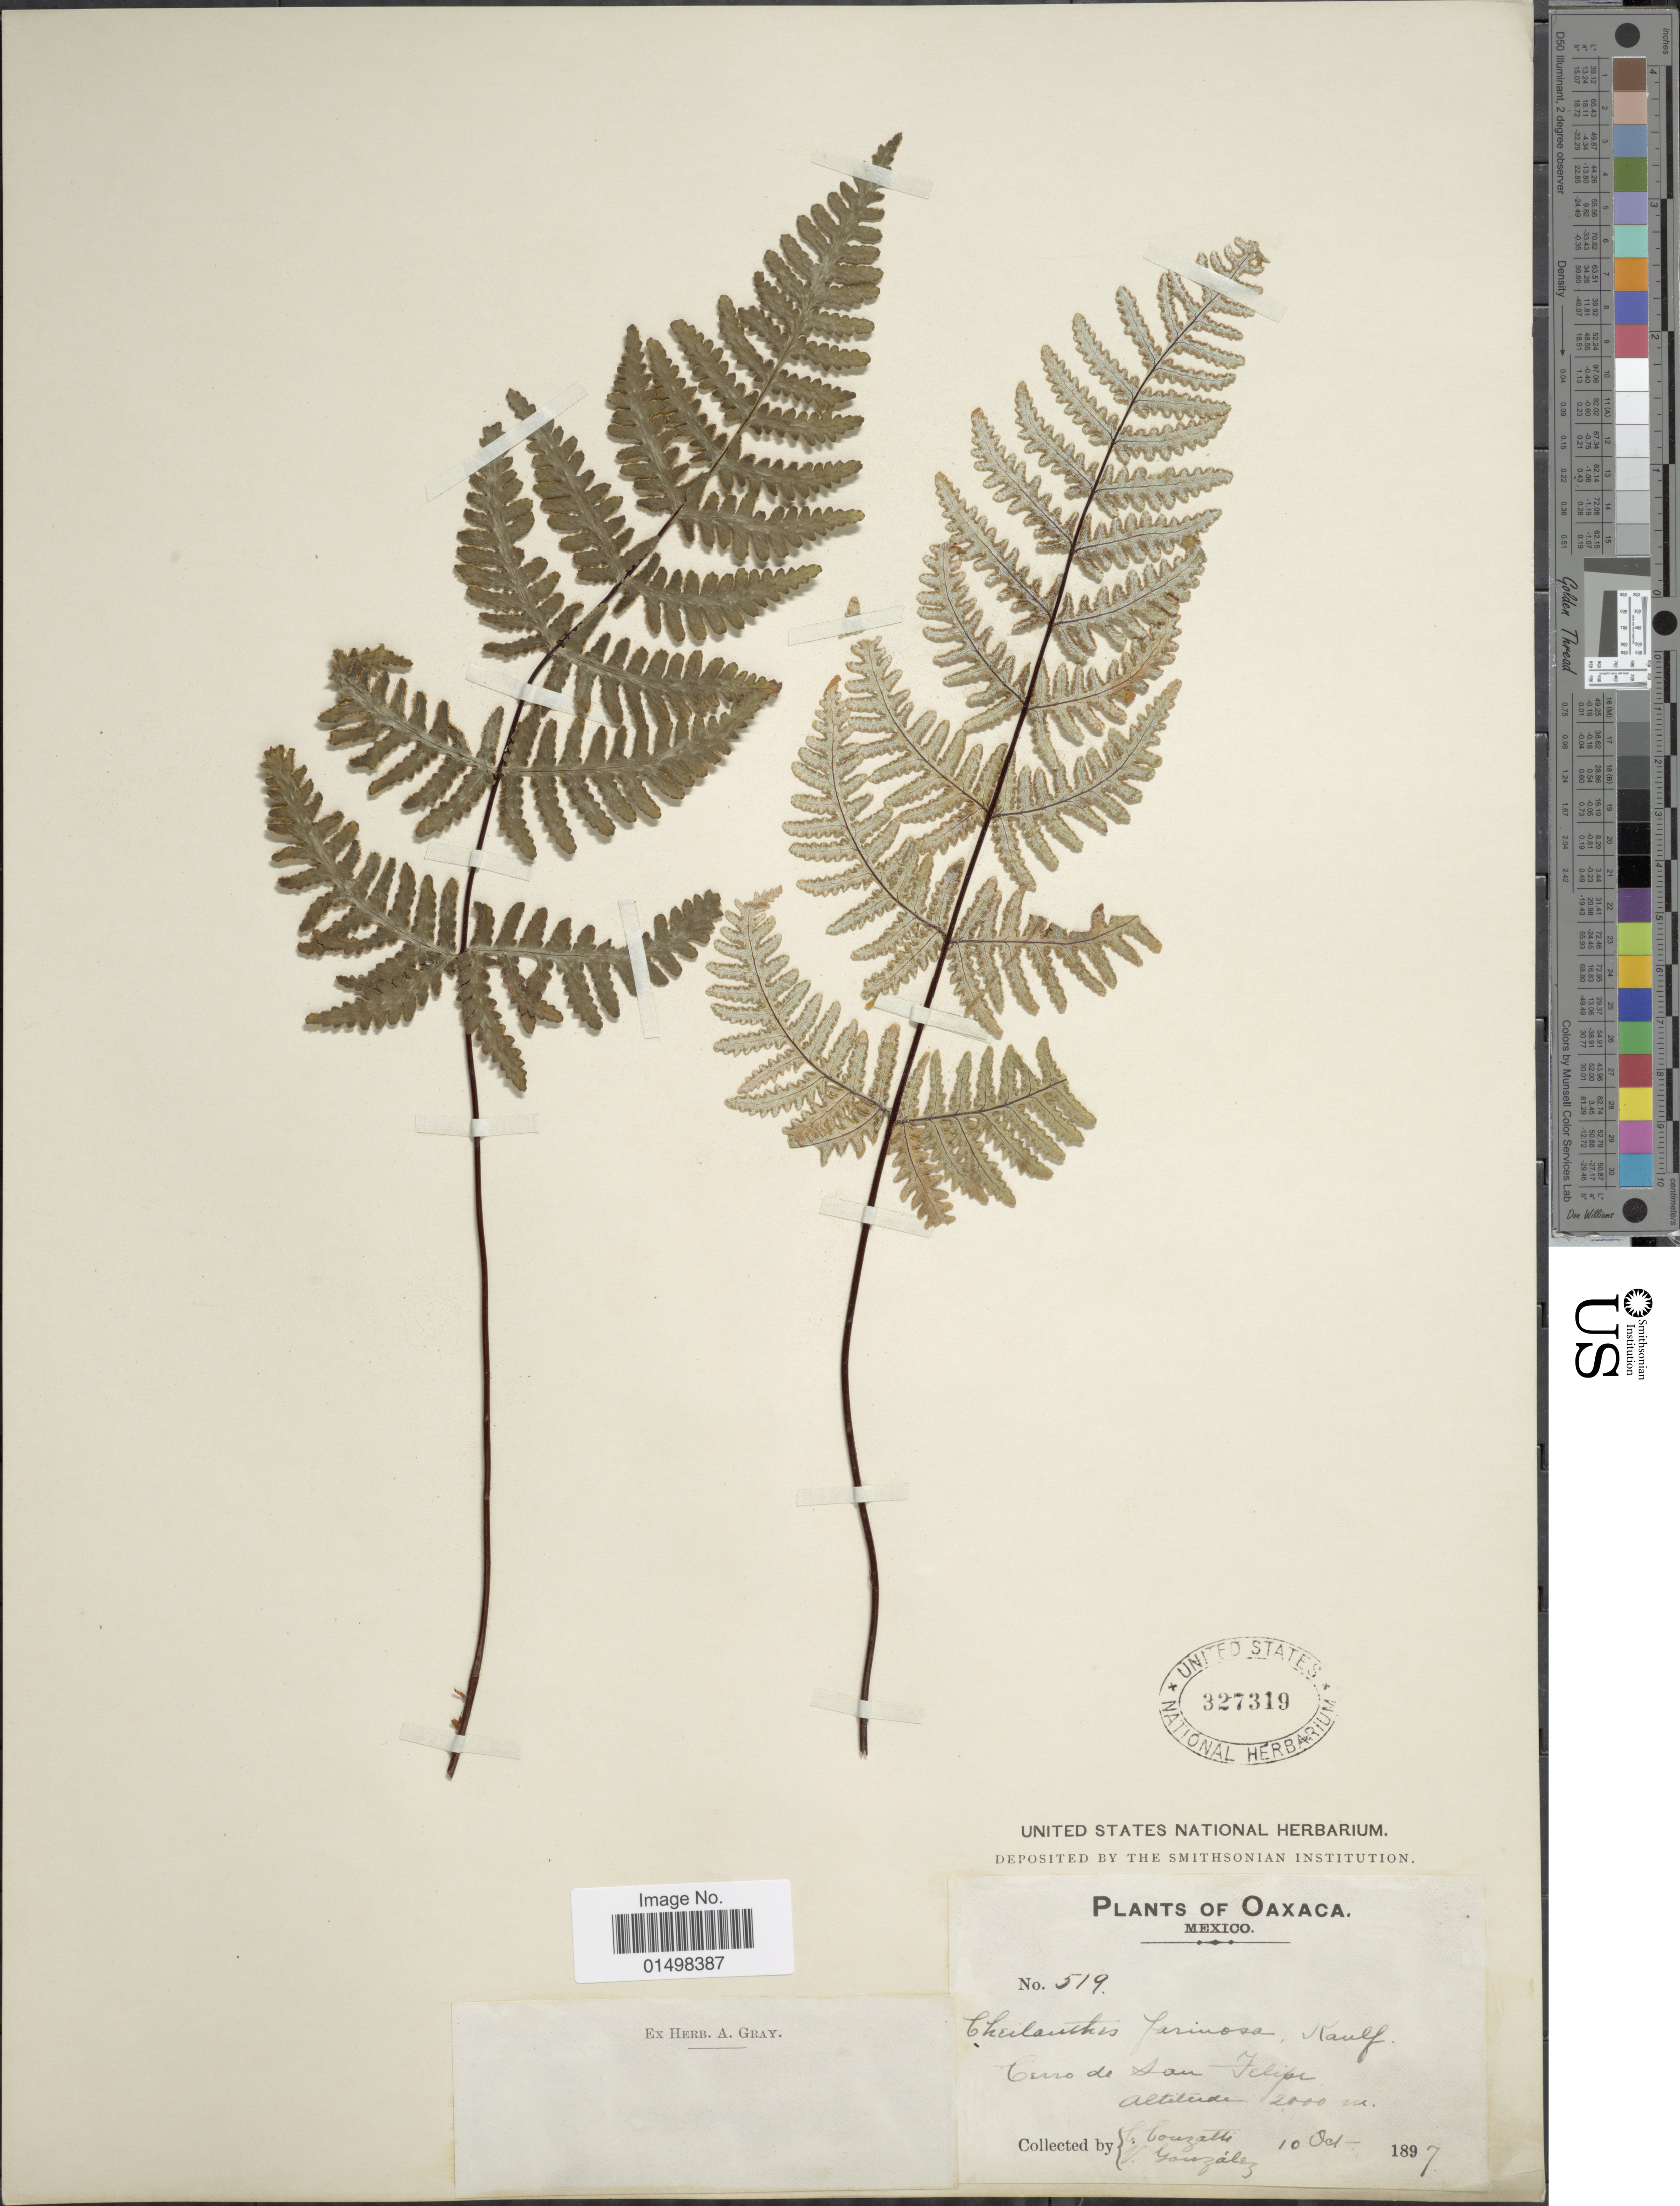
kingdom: Plantae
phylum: Tracheophyta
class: Polypodiopsida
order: Polypodiales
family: Pteridaceae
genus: Aleuritopteris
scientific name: Aleuritopteris farinosa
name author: (Forssk.) Fée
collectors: C. Couzatti & V. González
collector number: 519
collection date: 1897-10-10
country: Mexico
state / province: Oaxaca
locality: Cerro de San Felipe.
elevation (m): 2000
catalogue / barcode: US 327319